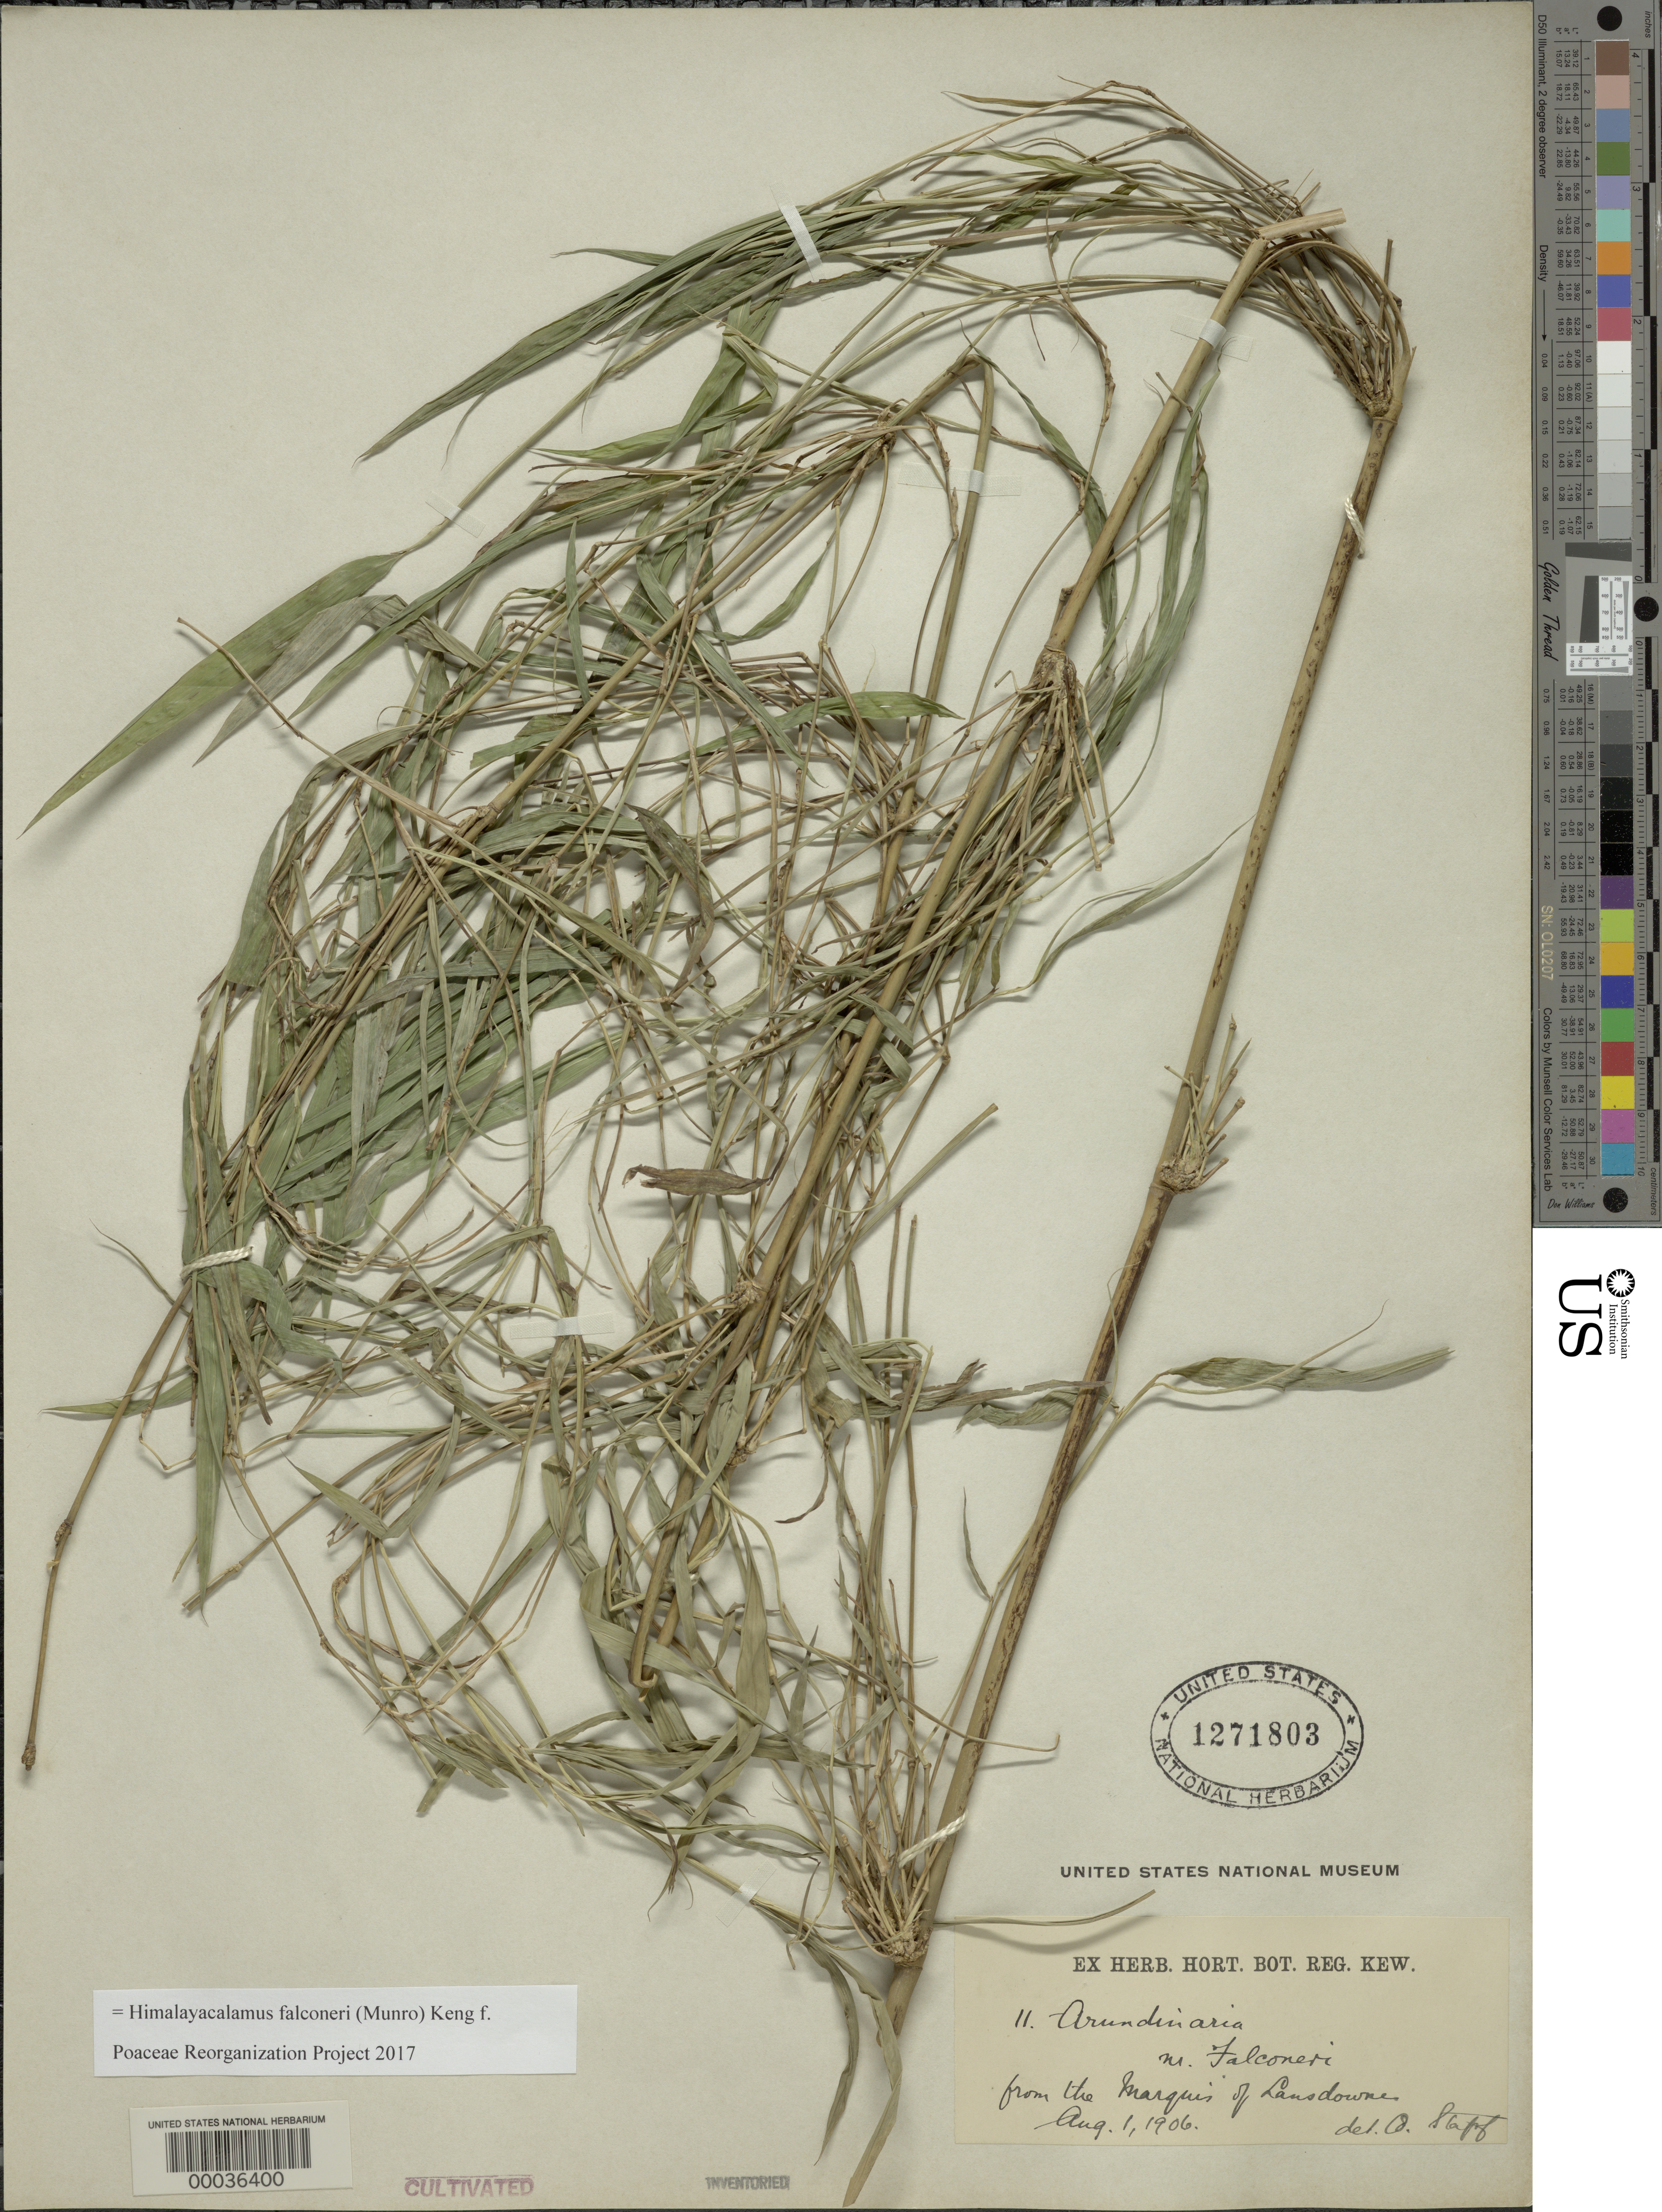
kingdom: Plantae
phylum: Tracheophyta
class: Liliopsida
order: Poales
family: Poaceae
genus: Drepanostachyum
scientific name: Drepanostachyum falconeri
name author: (Hook. f. ex Munro) Soderstr.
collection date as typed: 01 Aug 1906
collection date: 1906-08-01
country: India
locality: Gardens of the marquis of lansdowne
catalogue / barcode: US 1271803